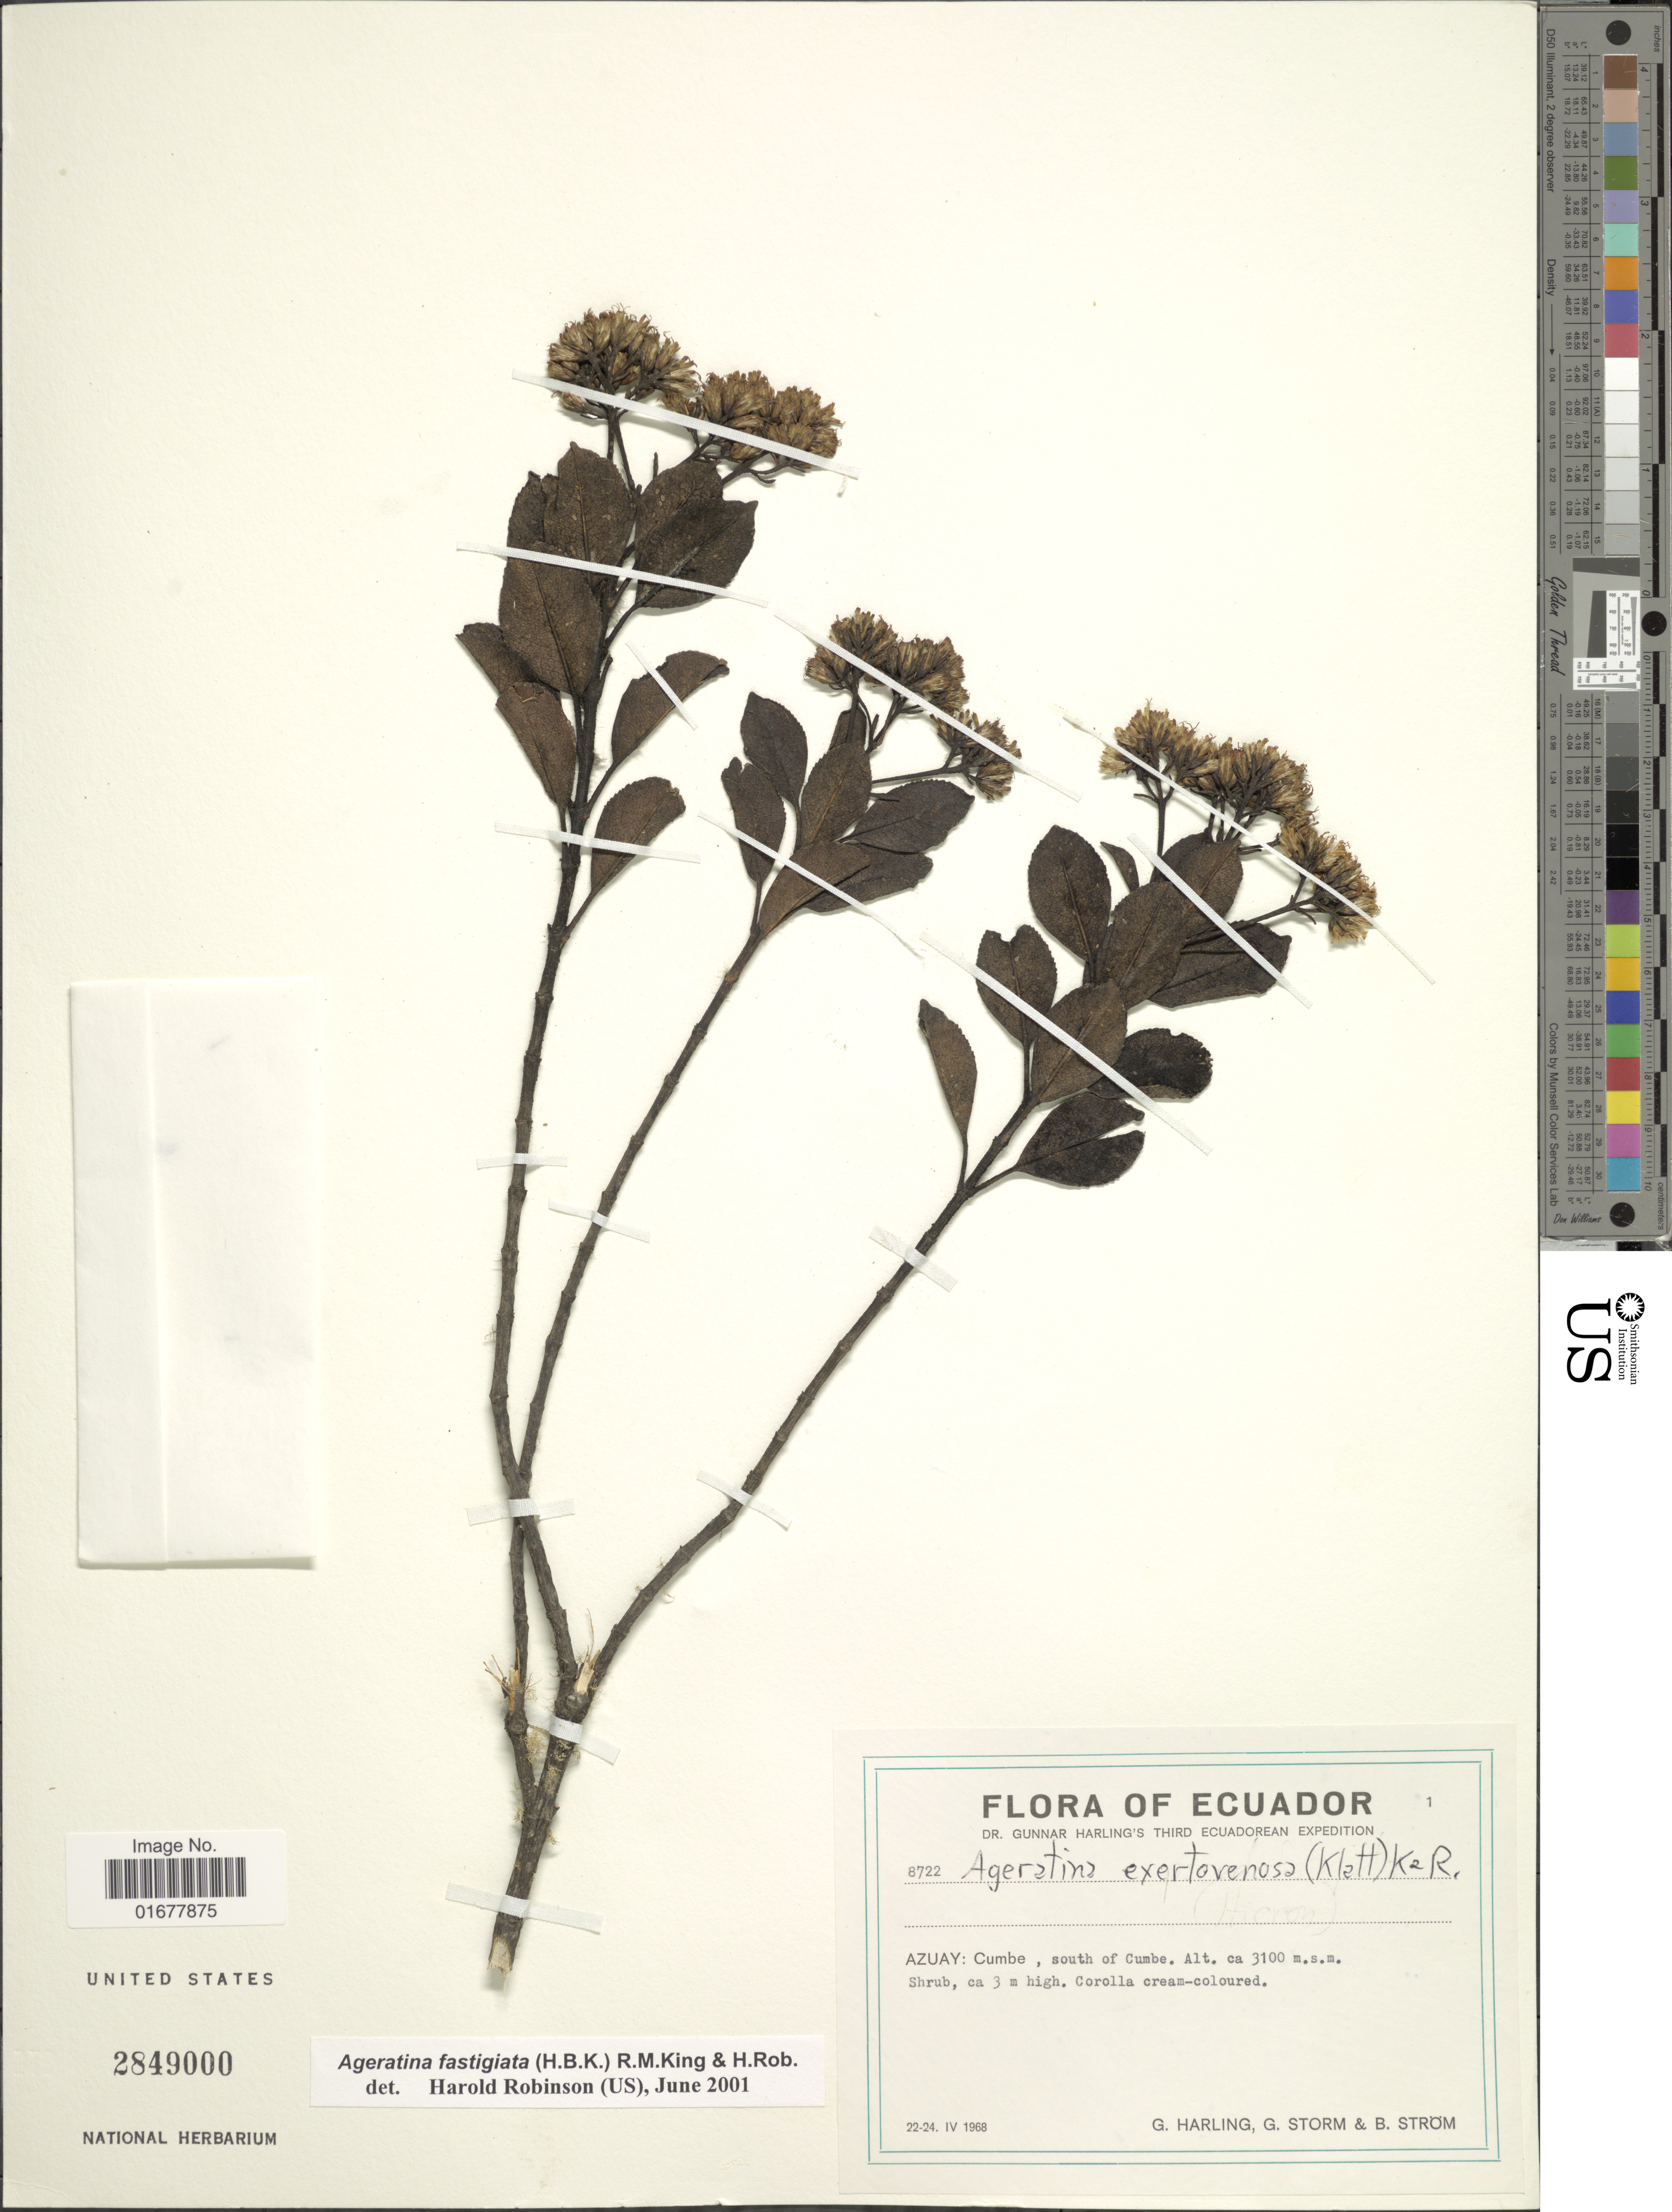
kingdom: Plantae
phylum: Tracheophyta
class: Magnoliopsida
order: Asterales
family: Asteraceae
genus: Ageratina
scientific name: Ageratina exserto-venosa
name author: (Klatt) R.M. King & H. Rob.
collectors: G. Harling, G. Storm & B. Strom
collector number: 8722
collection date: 1968-04-02/1968-04-24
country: Ecuador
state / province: Azuay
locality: Azuay: Cumbe, south of Cumbe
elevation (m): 3100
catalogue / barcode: US 2849000